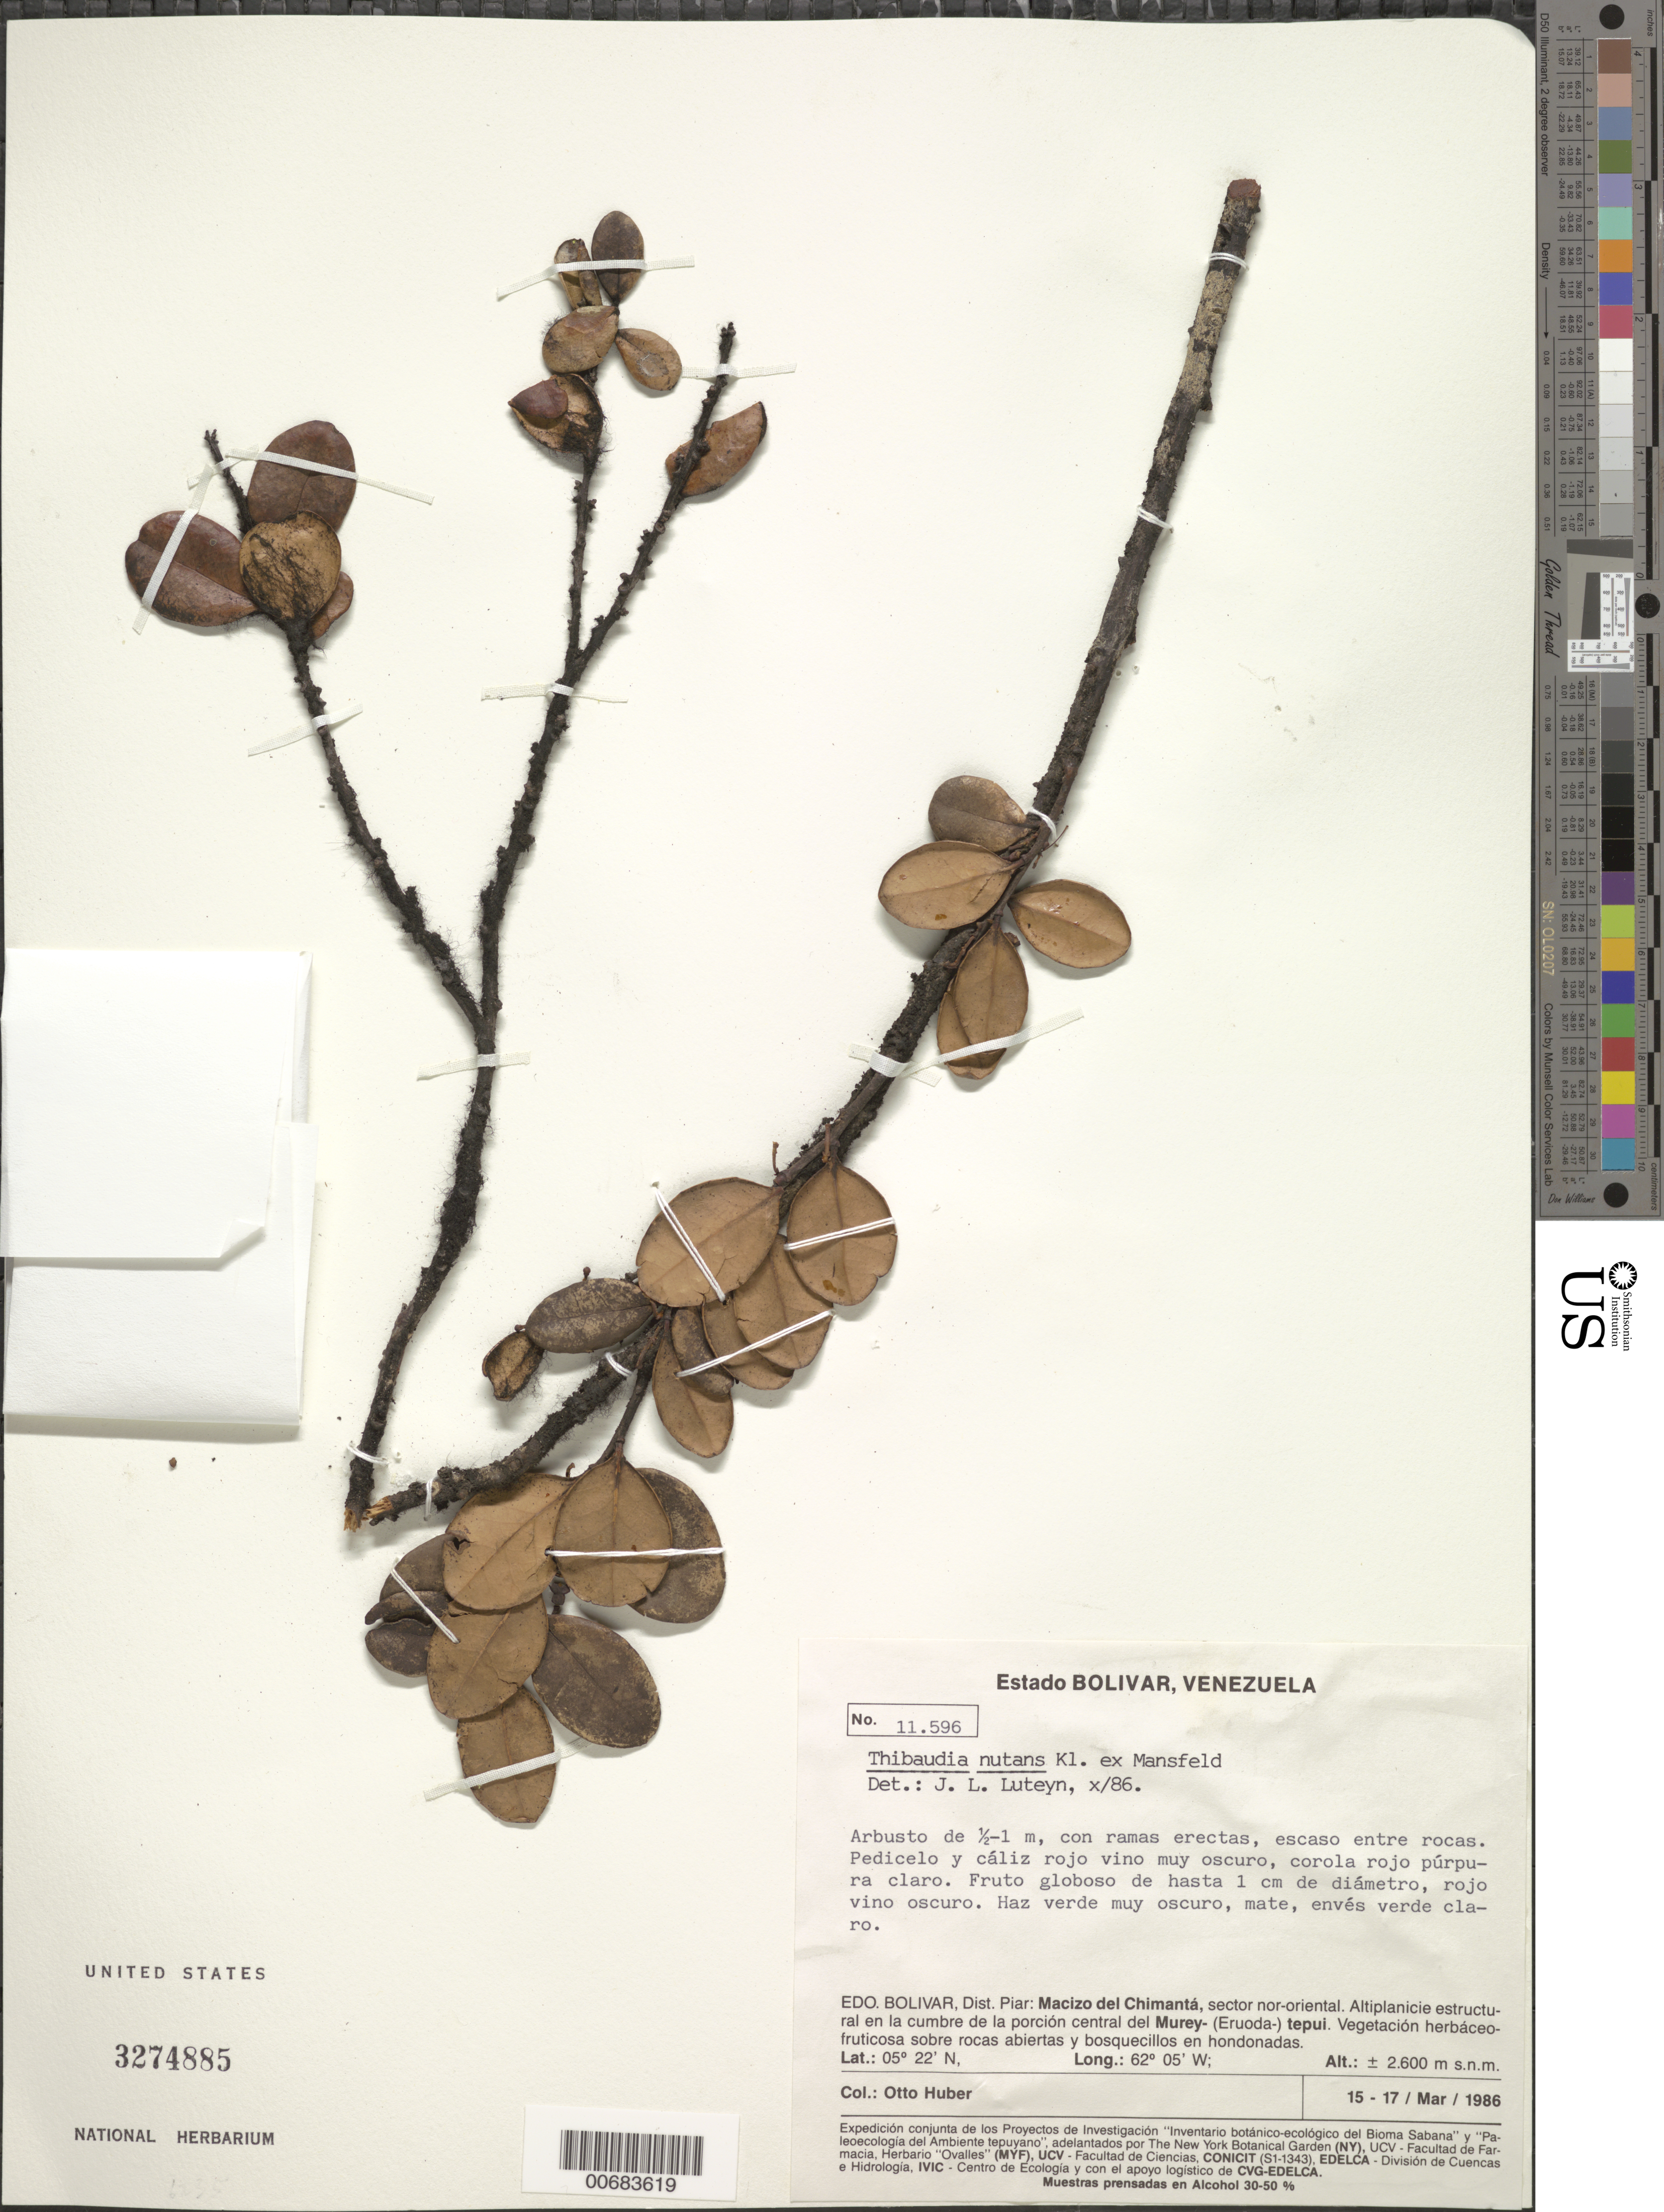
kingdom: Plantae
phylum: Tracheophyta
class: Magnoliopsida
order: Ericales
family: Ericaceae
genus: Thibaudia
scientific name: Thibaudia nutans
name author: Klotzsch ex Mansf.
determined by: Luteyn, J. L.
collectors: O. Huber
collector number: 11596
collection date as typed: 15-Mar-86 to 17-Mar-86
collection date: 1986-03-15/1986-03-17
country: Venezuela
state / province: Bolívar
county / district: Piar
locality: Macizo del Chimantá, sector nor-oriental, cumbre de la procion central del Murey-tepuí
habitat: Entre rocas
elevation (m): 2600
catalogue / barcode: US 3274885